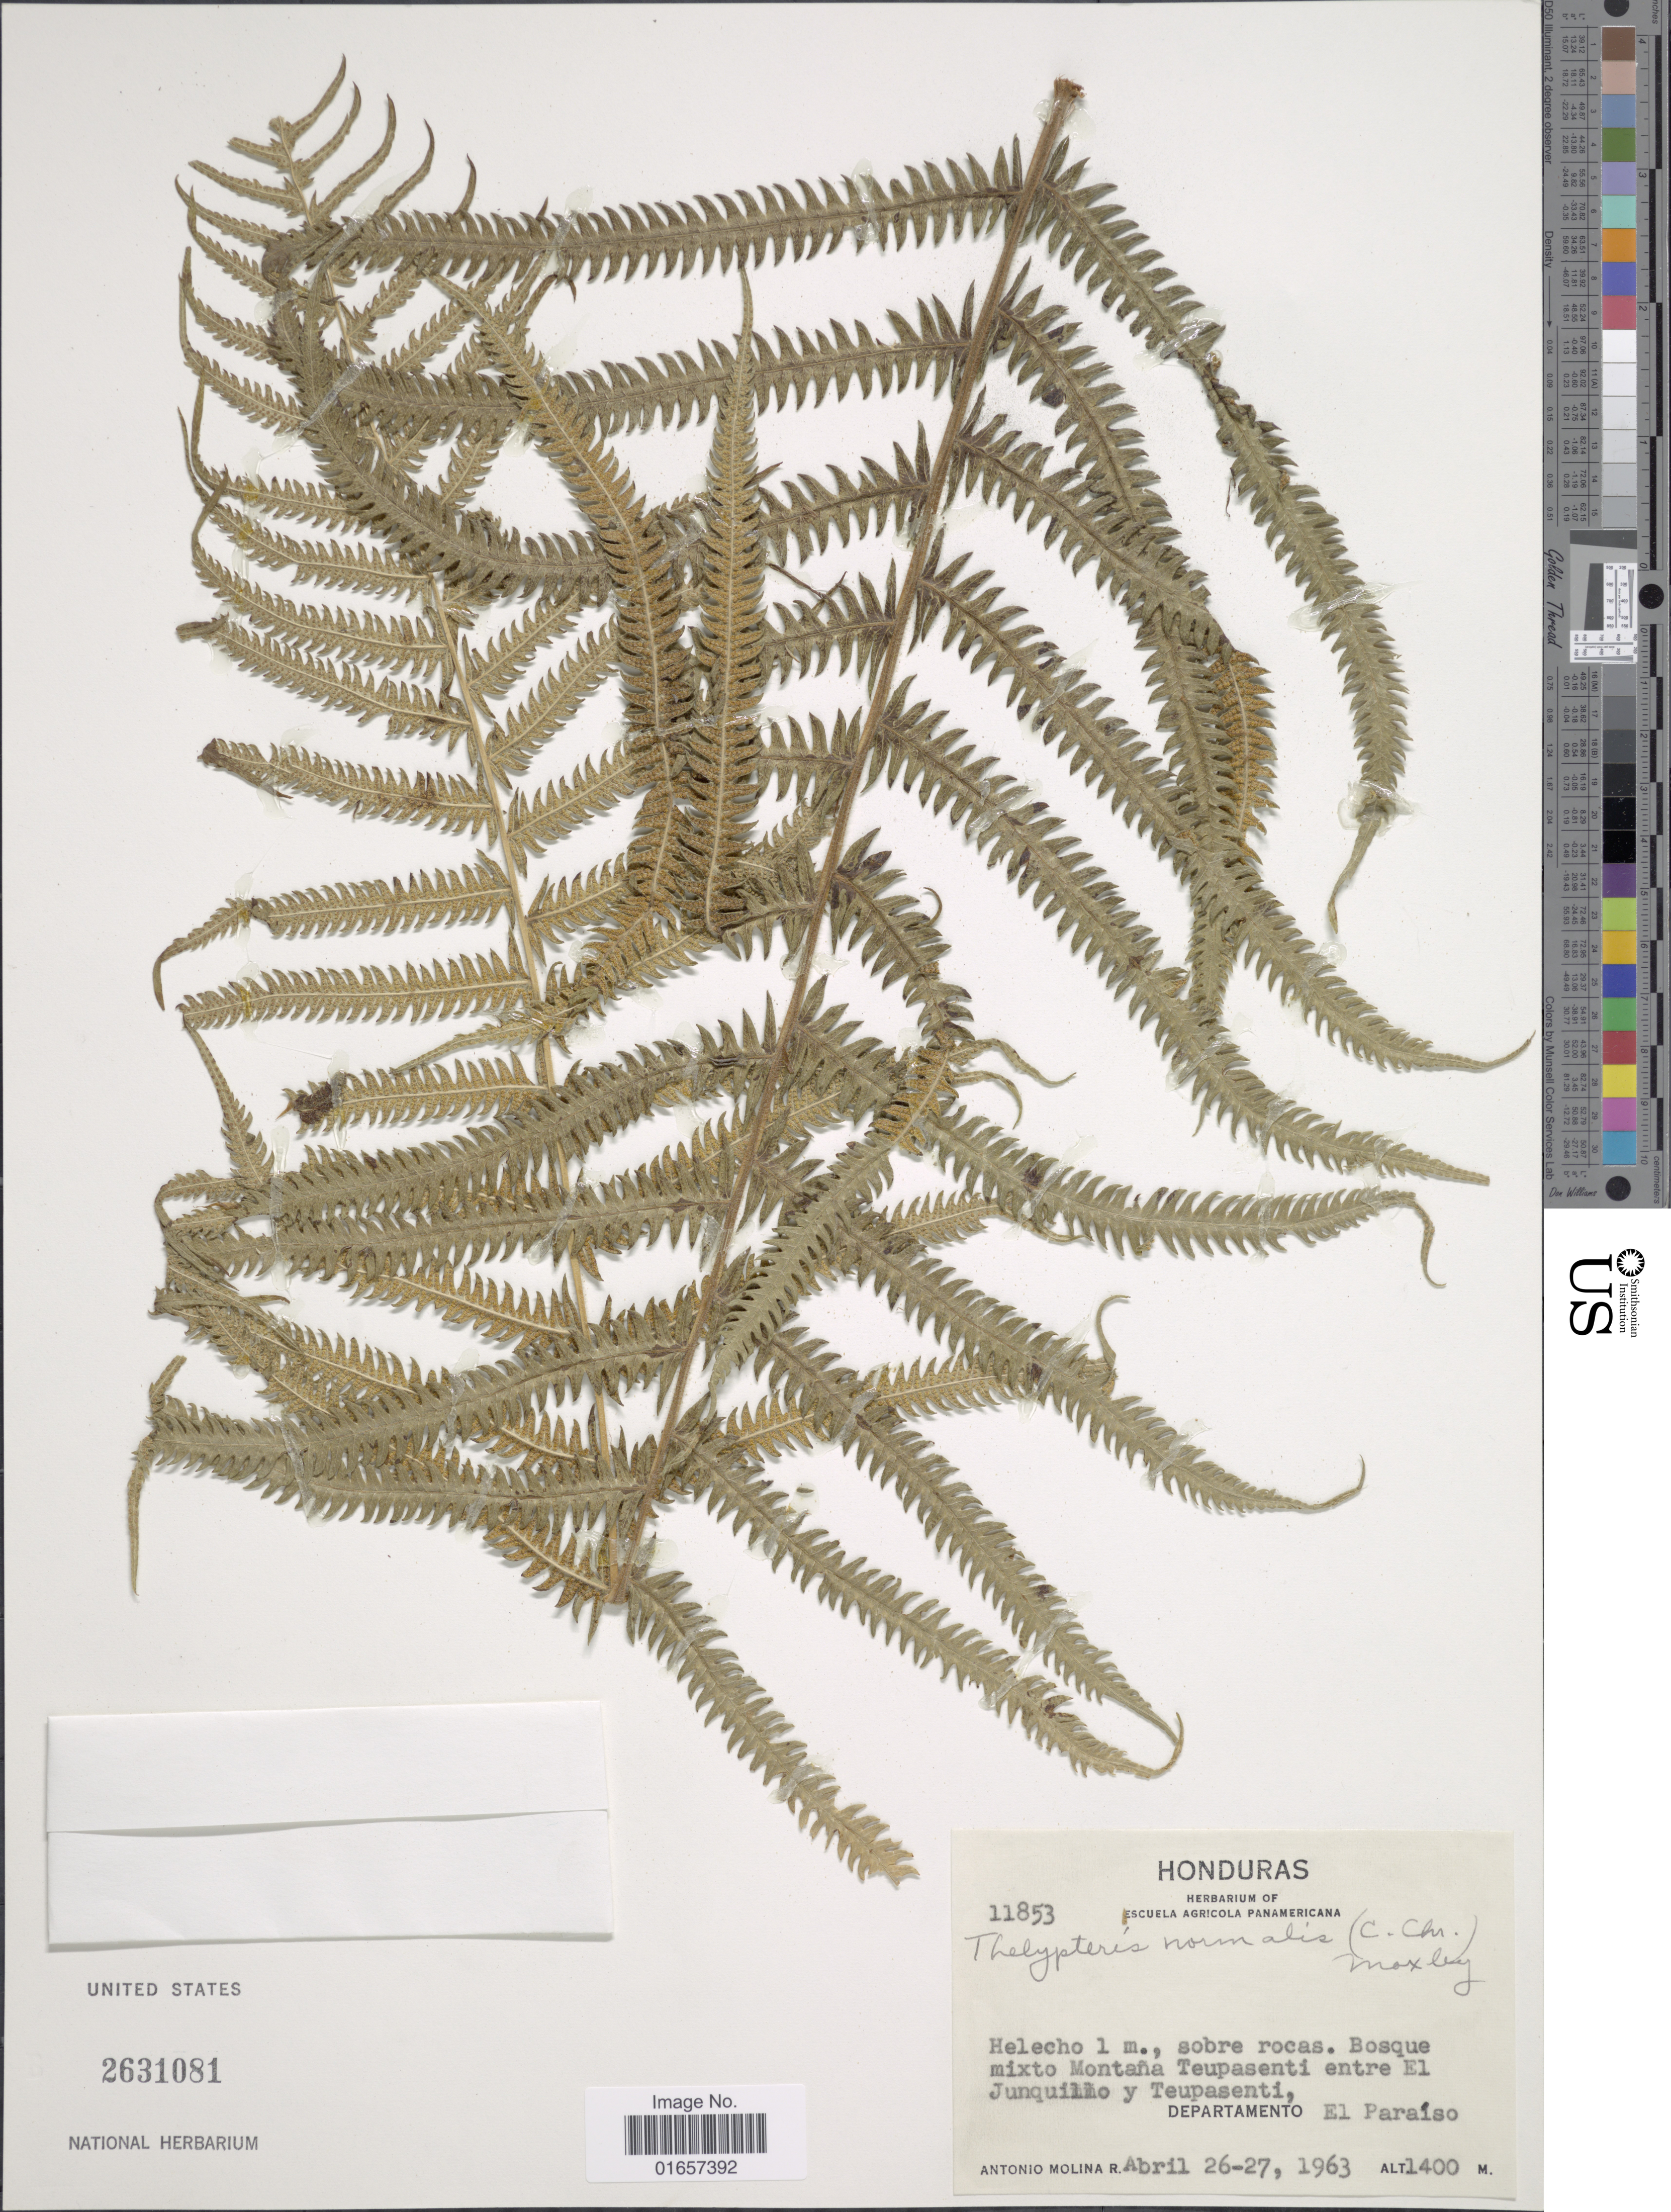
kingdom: Plantae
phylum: Tracheophyta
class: Polypodiopsida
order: Polypodiales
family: Thelypteridaceae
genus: Christella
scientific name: Christella kunthii comb. ined.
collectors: A. Molina R.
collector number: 11853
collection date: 1963-04-26/1963-04-27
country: Honduras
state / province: El Paraíso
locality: Honduras, bosque mixto Montaña Teupasenti entre El Junquilho y Teupasenti, Departamento El Paraíso.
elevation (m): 1400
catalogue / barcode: US 2631081